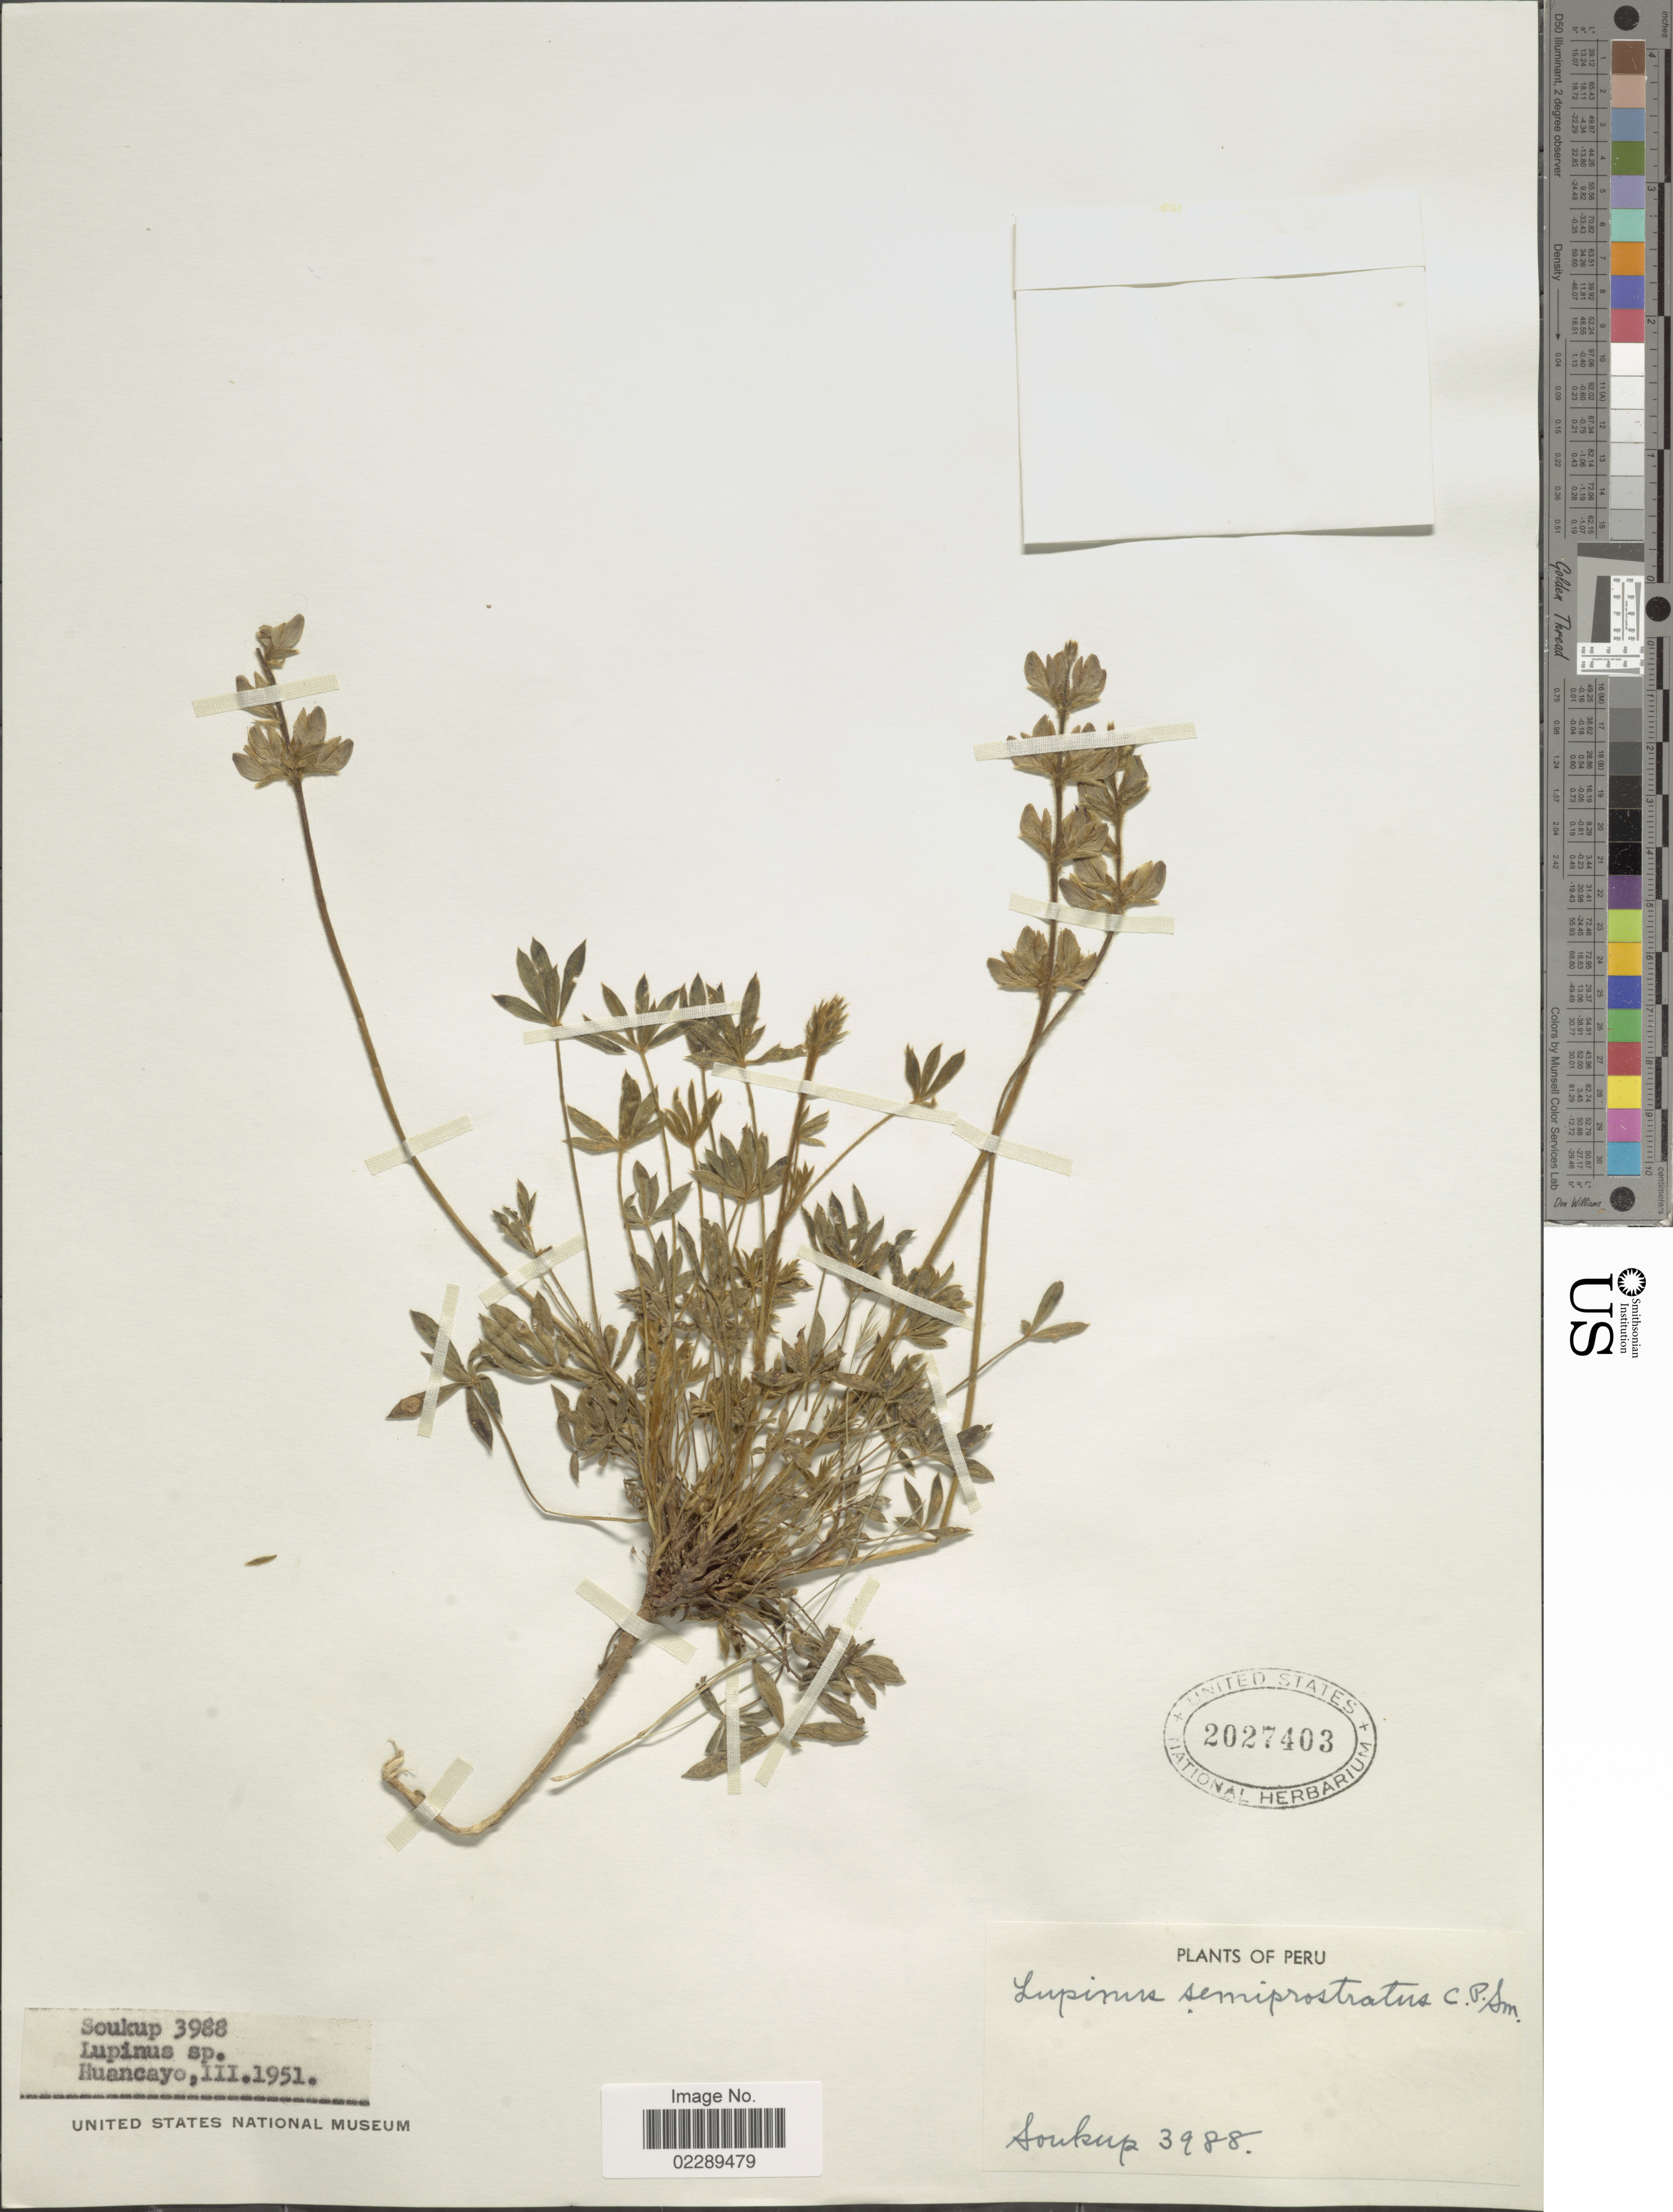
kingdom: Plantae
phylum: Tracheophyta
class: Magnoliopsida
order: Fabales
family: Fabaceae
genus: Lupinus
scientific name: Lupinus semiprostratus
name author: C.P. Sm.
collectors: -- Soukup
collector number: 3988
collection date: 1951-03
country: Peru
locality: Huancayo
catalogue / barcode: US 2027403